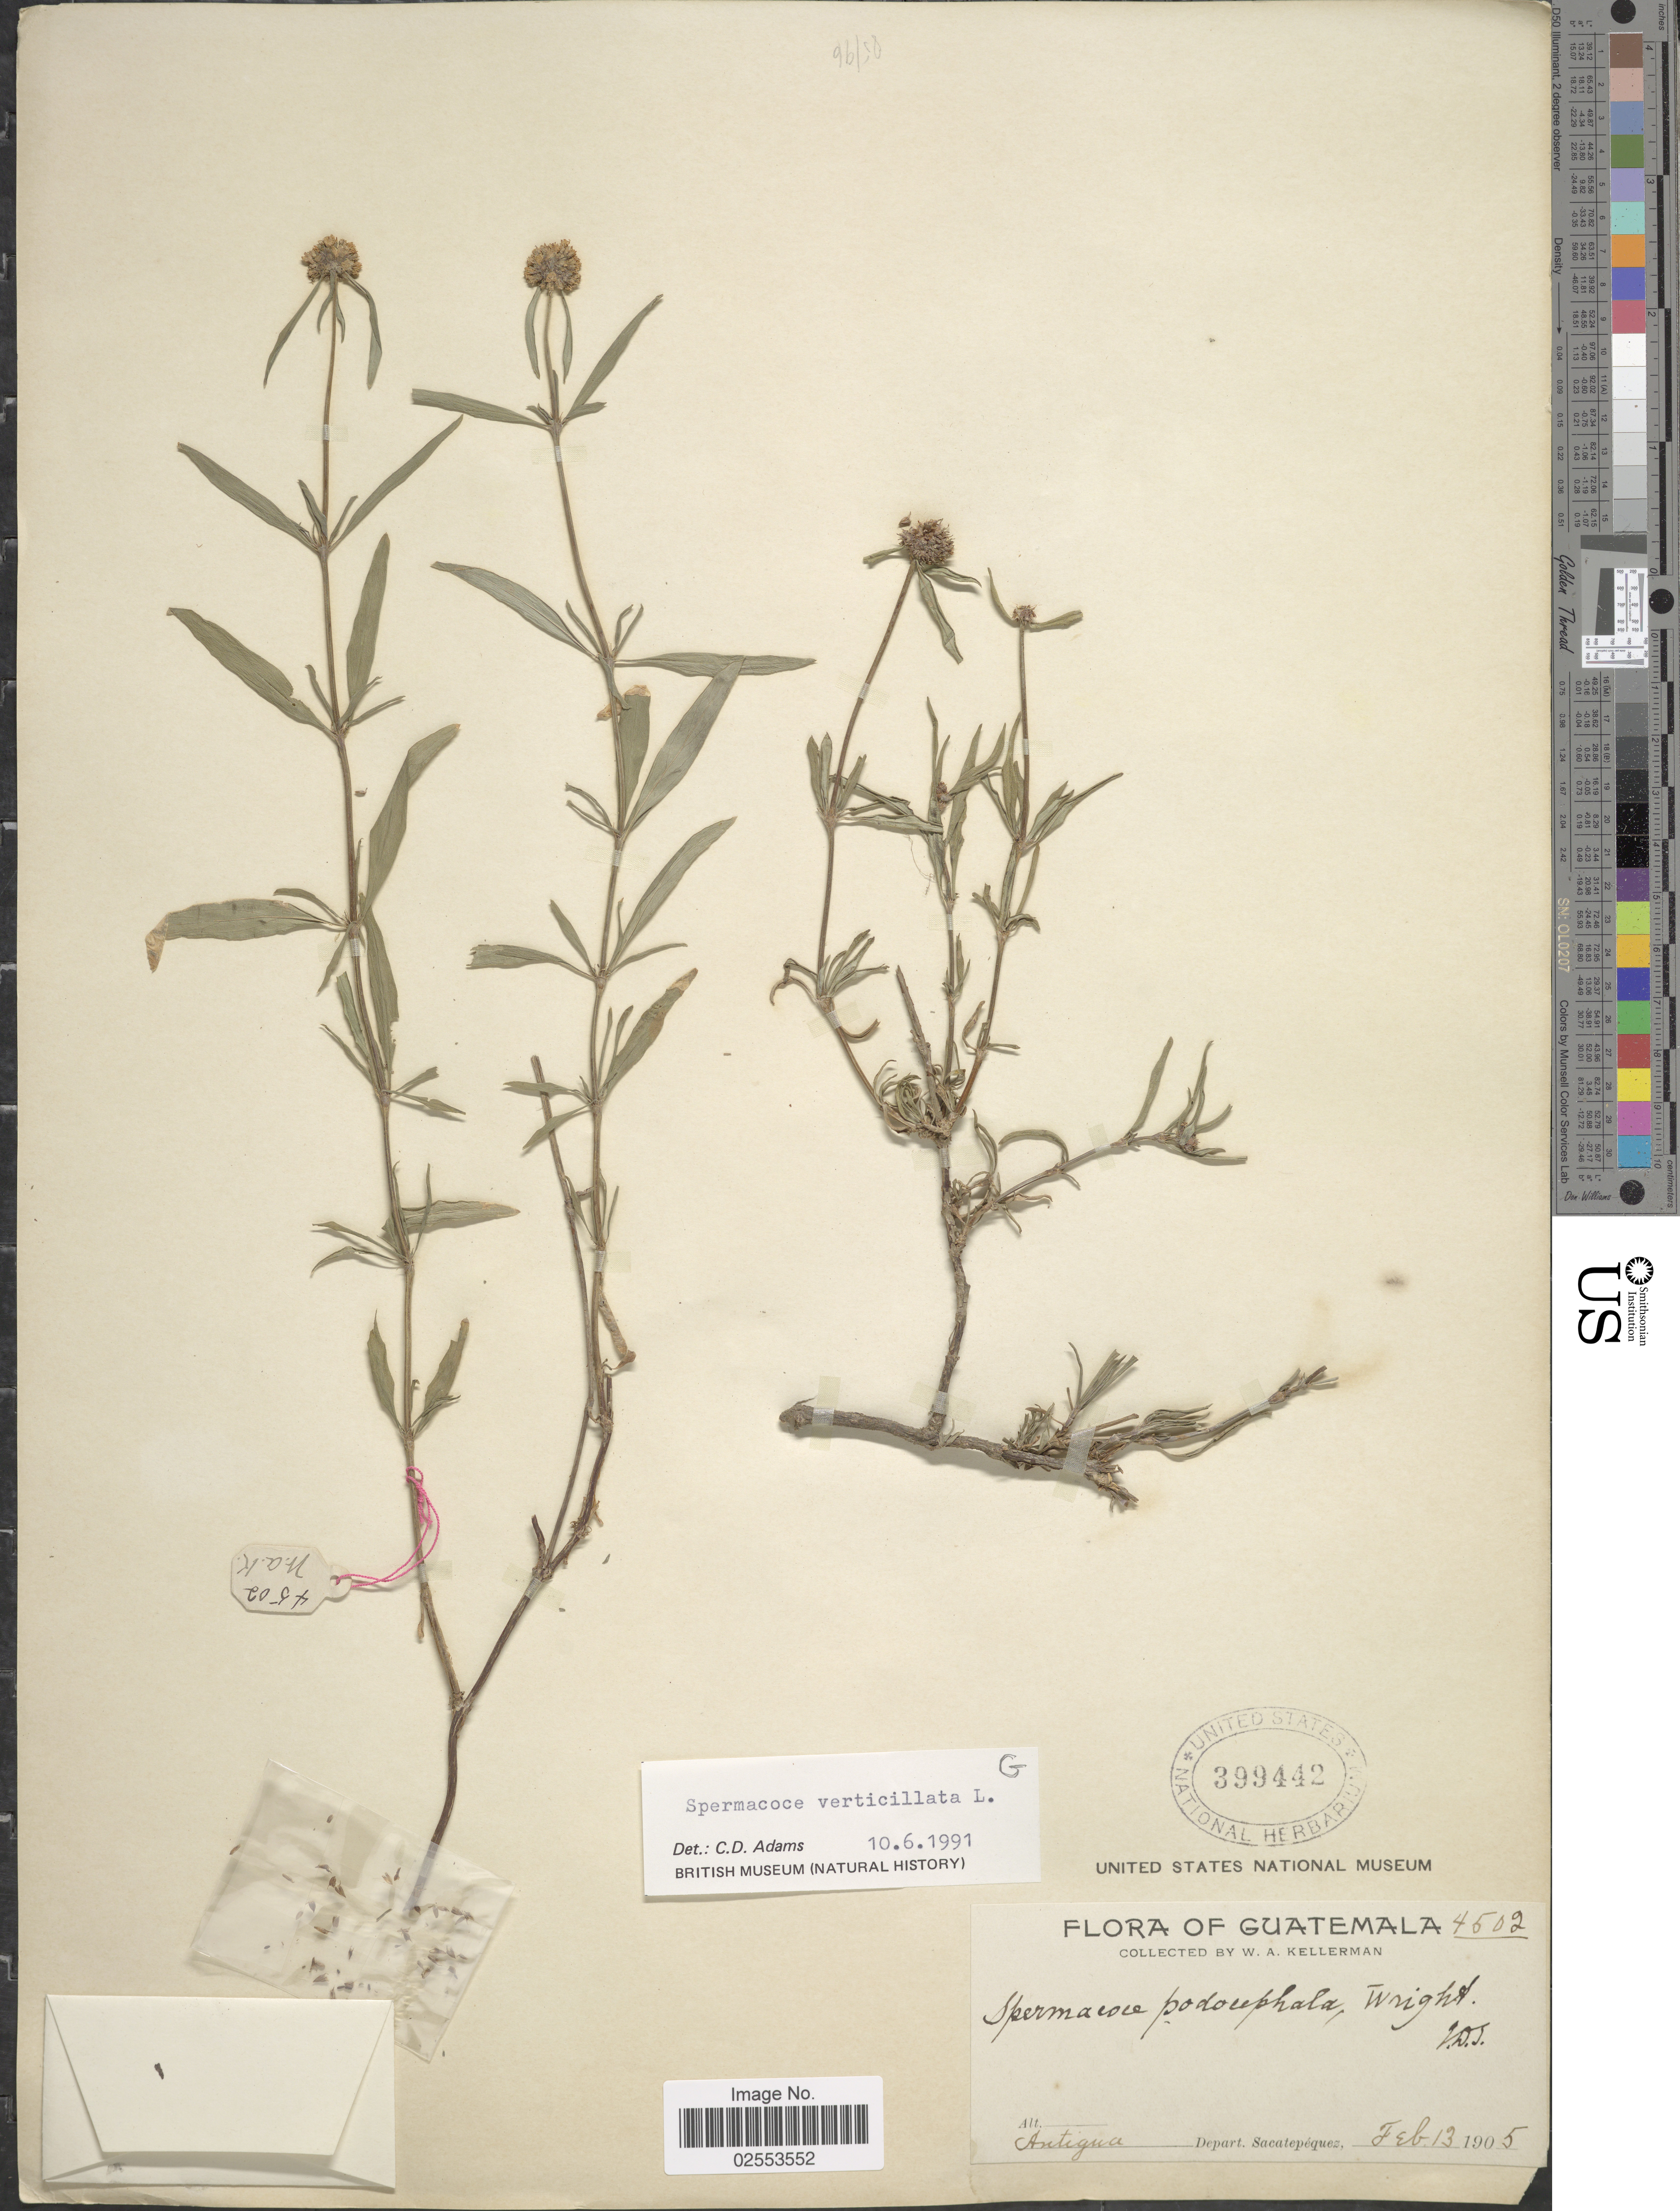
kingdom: Plantae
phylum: Tracheophyta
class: Magnoliopsida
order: Gentianales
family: Rubiaceae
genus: Spermacoce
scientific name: Spermacoce verticillata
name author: L.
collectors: W. Kellerman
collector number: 4502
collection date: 1905-02-13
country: Guatemala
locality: Antigua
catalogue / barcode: US 399442